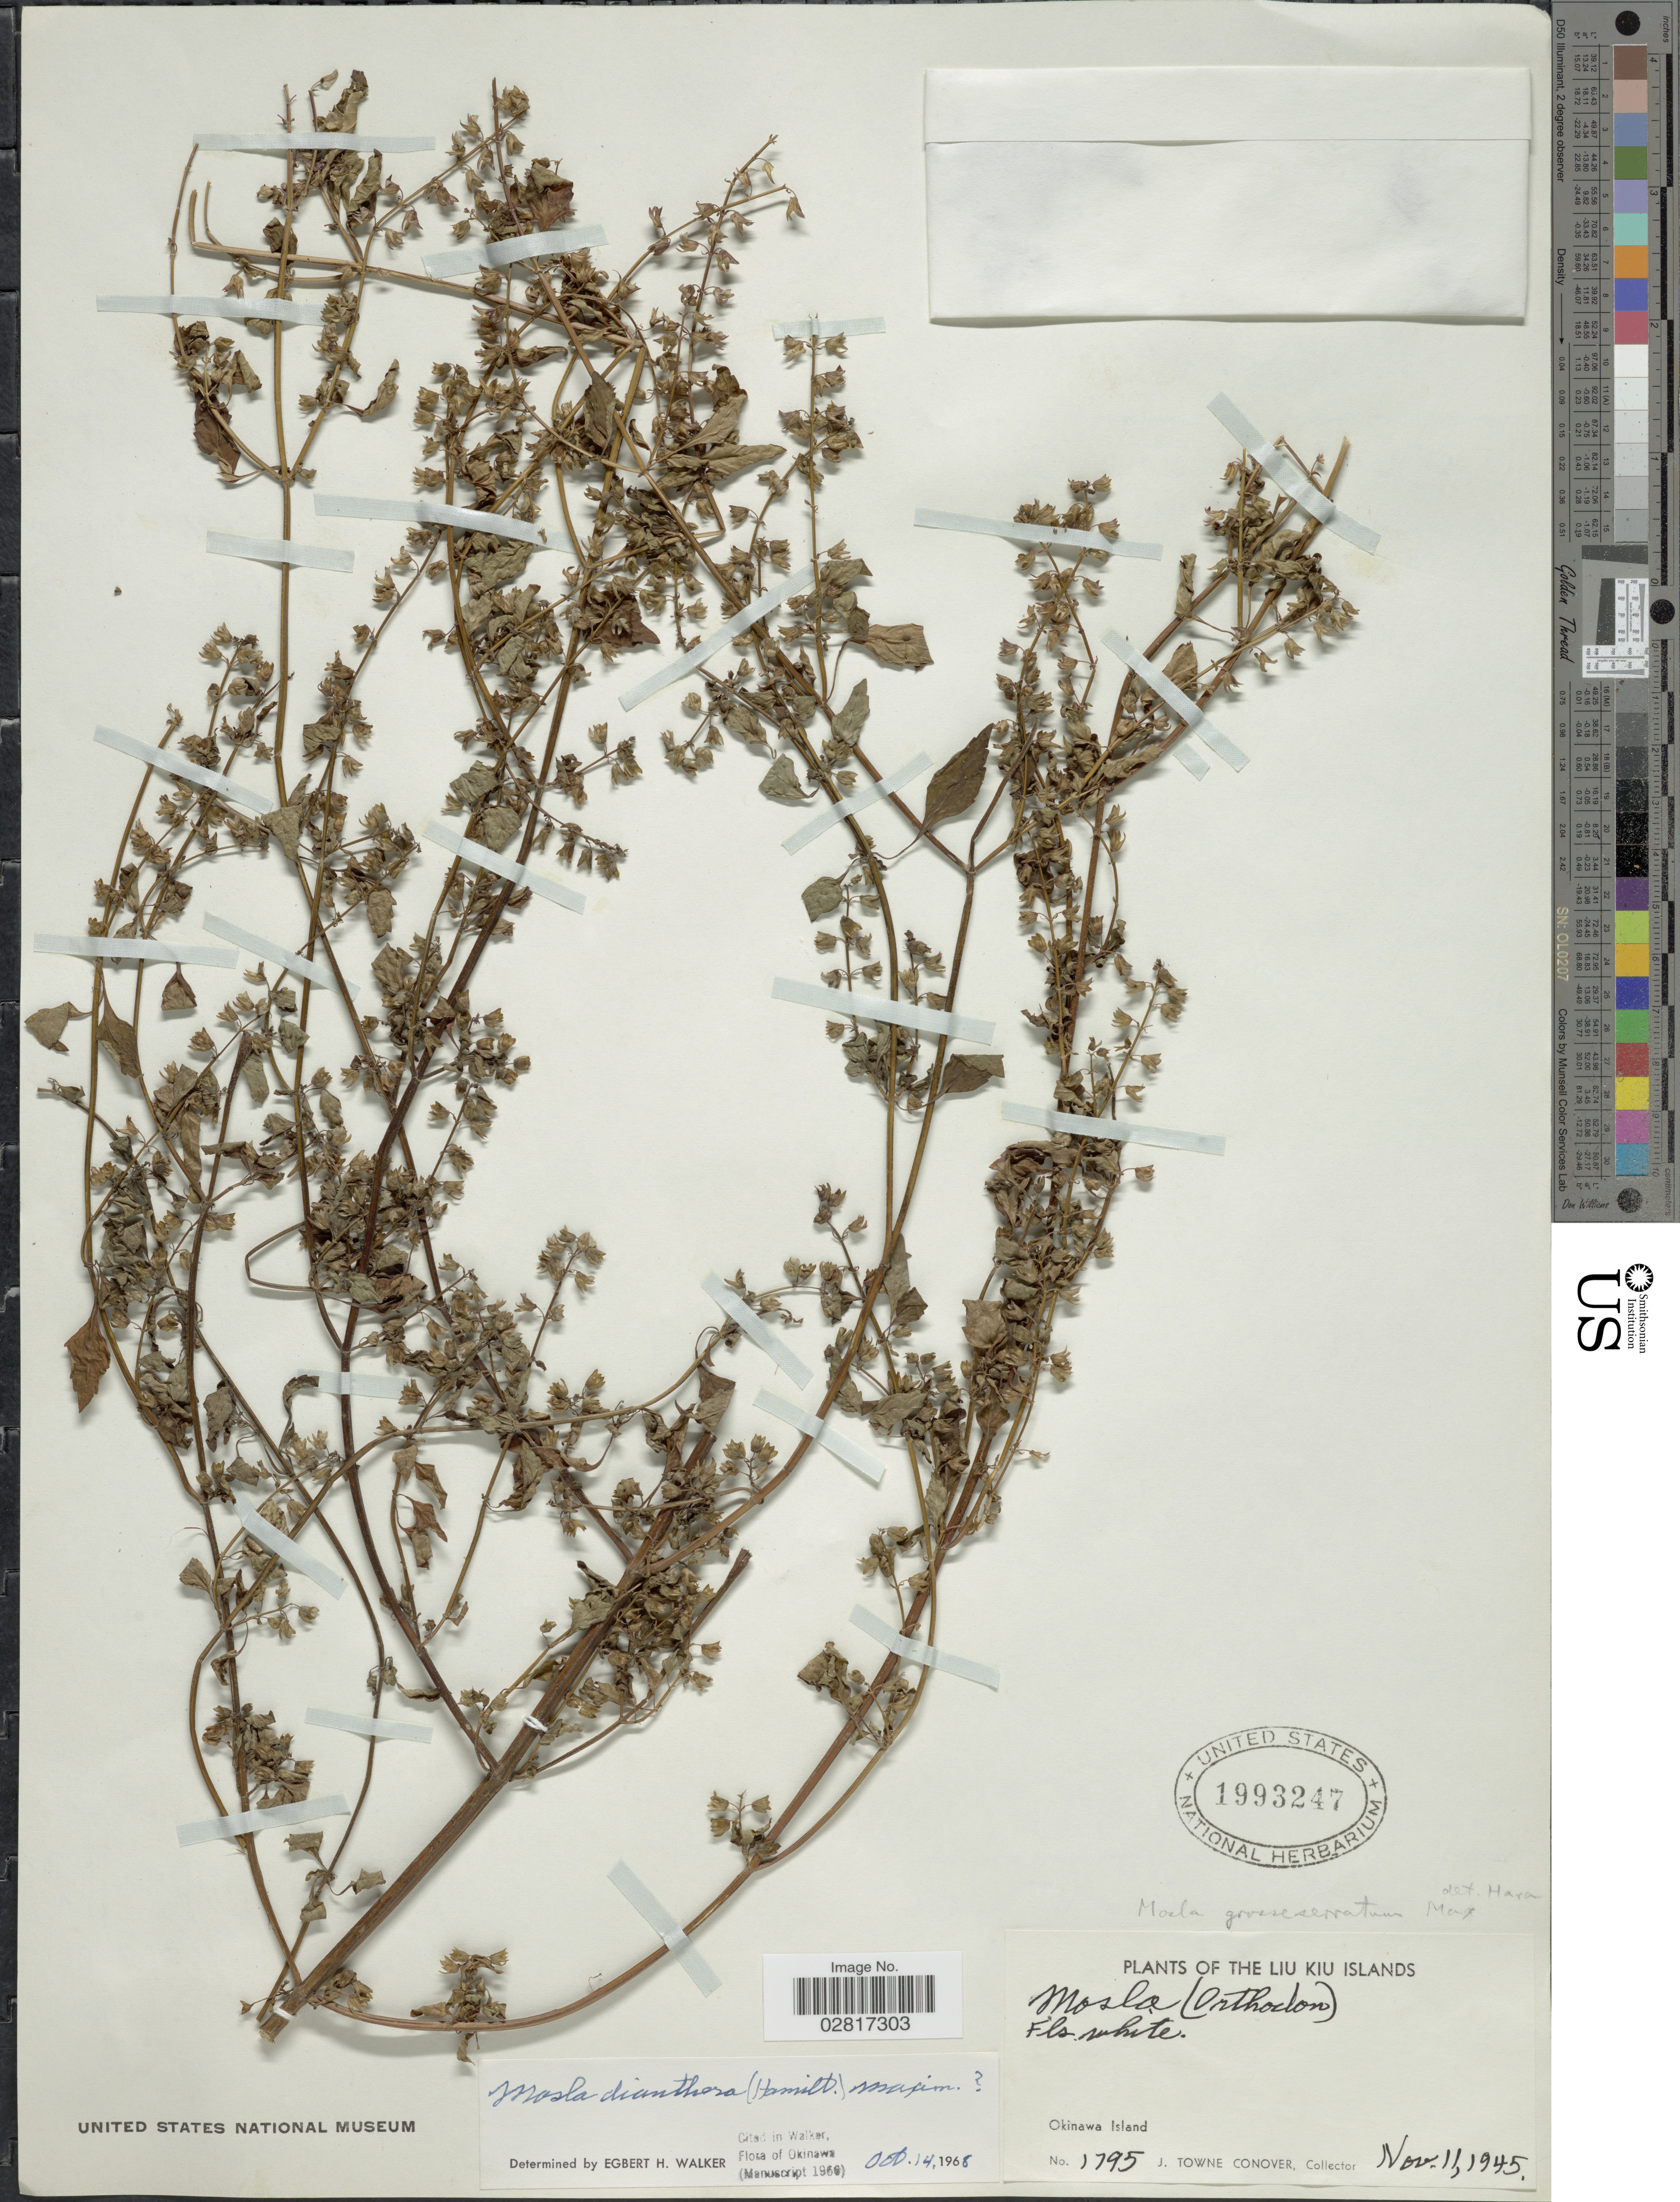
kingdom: Plantae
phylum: Tracheophyta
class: Magnoliopsida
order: Lamiales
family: Lamiaceae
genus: Mosla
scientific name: Mosla dianthera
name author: (Roxb.) Maxim.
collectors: J. T. Conover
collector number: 1795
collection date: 1945-11-11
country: Japan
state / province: Okinawa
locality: Liu Kiu Islands. Okinawa Island.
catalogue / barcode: US 1993247